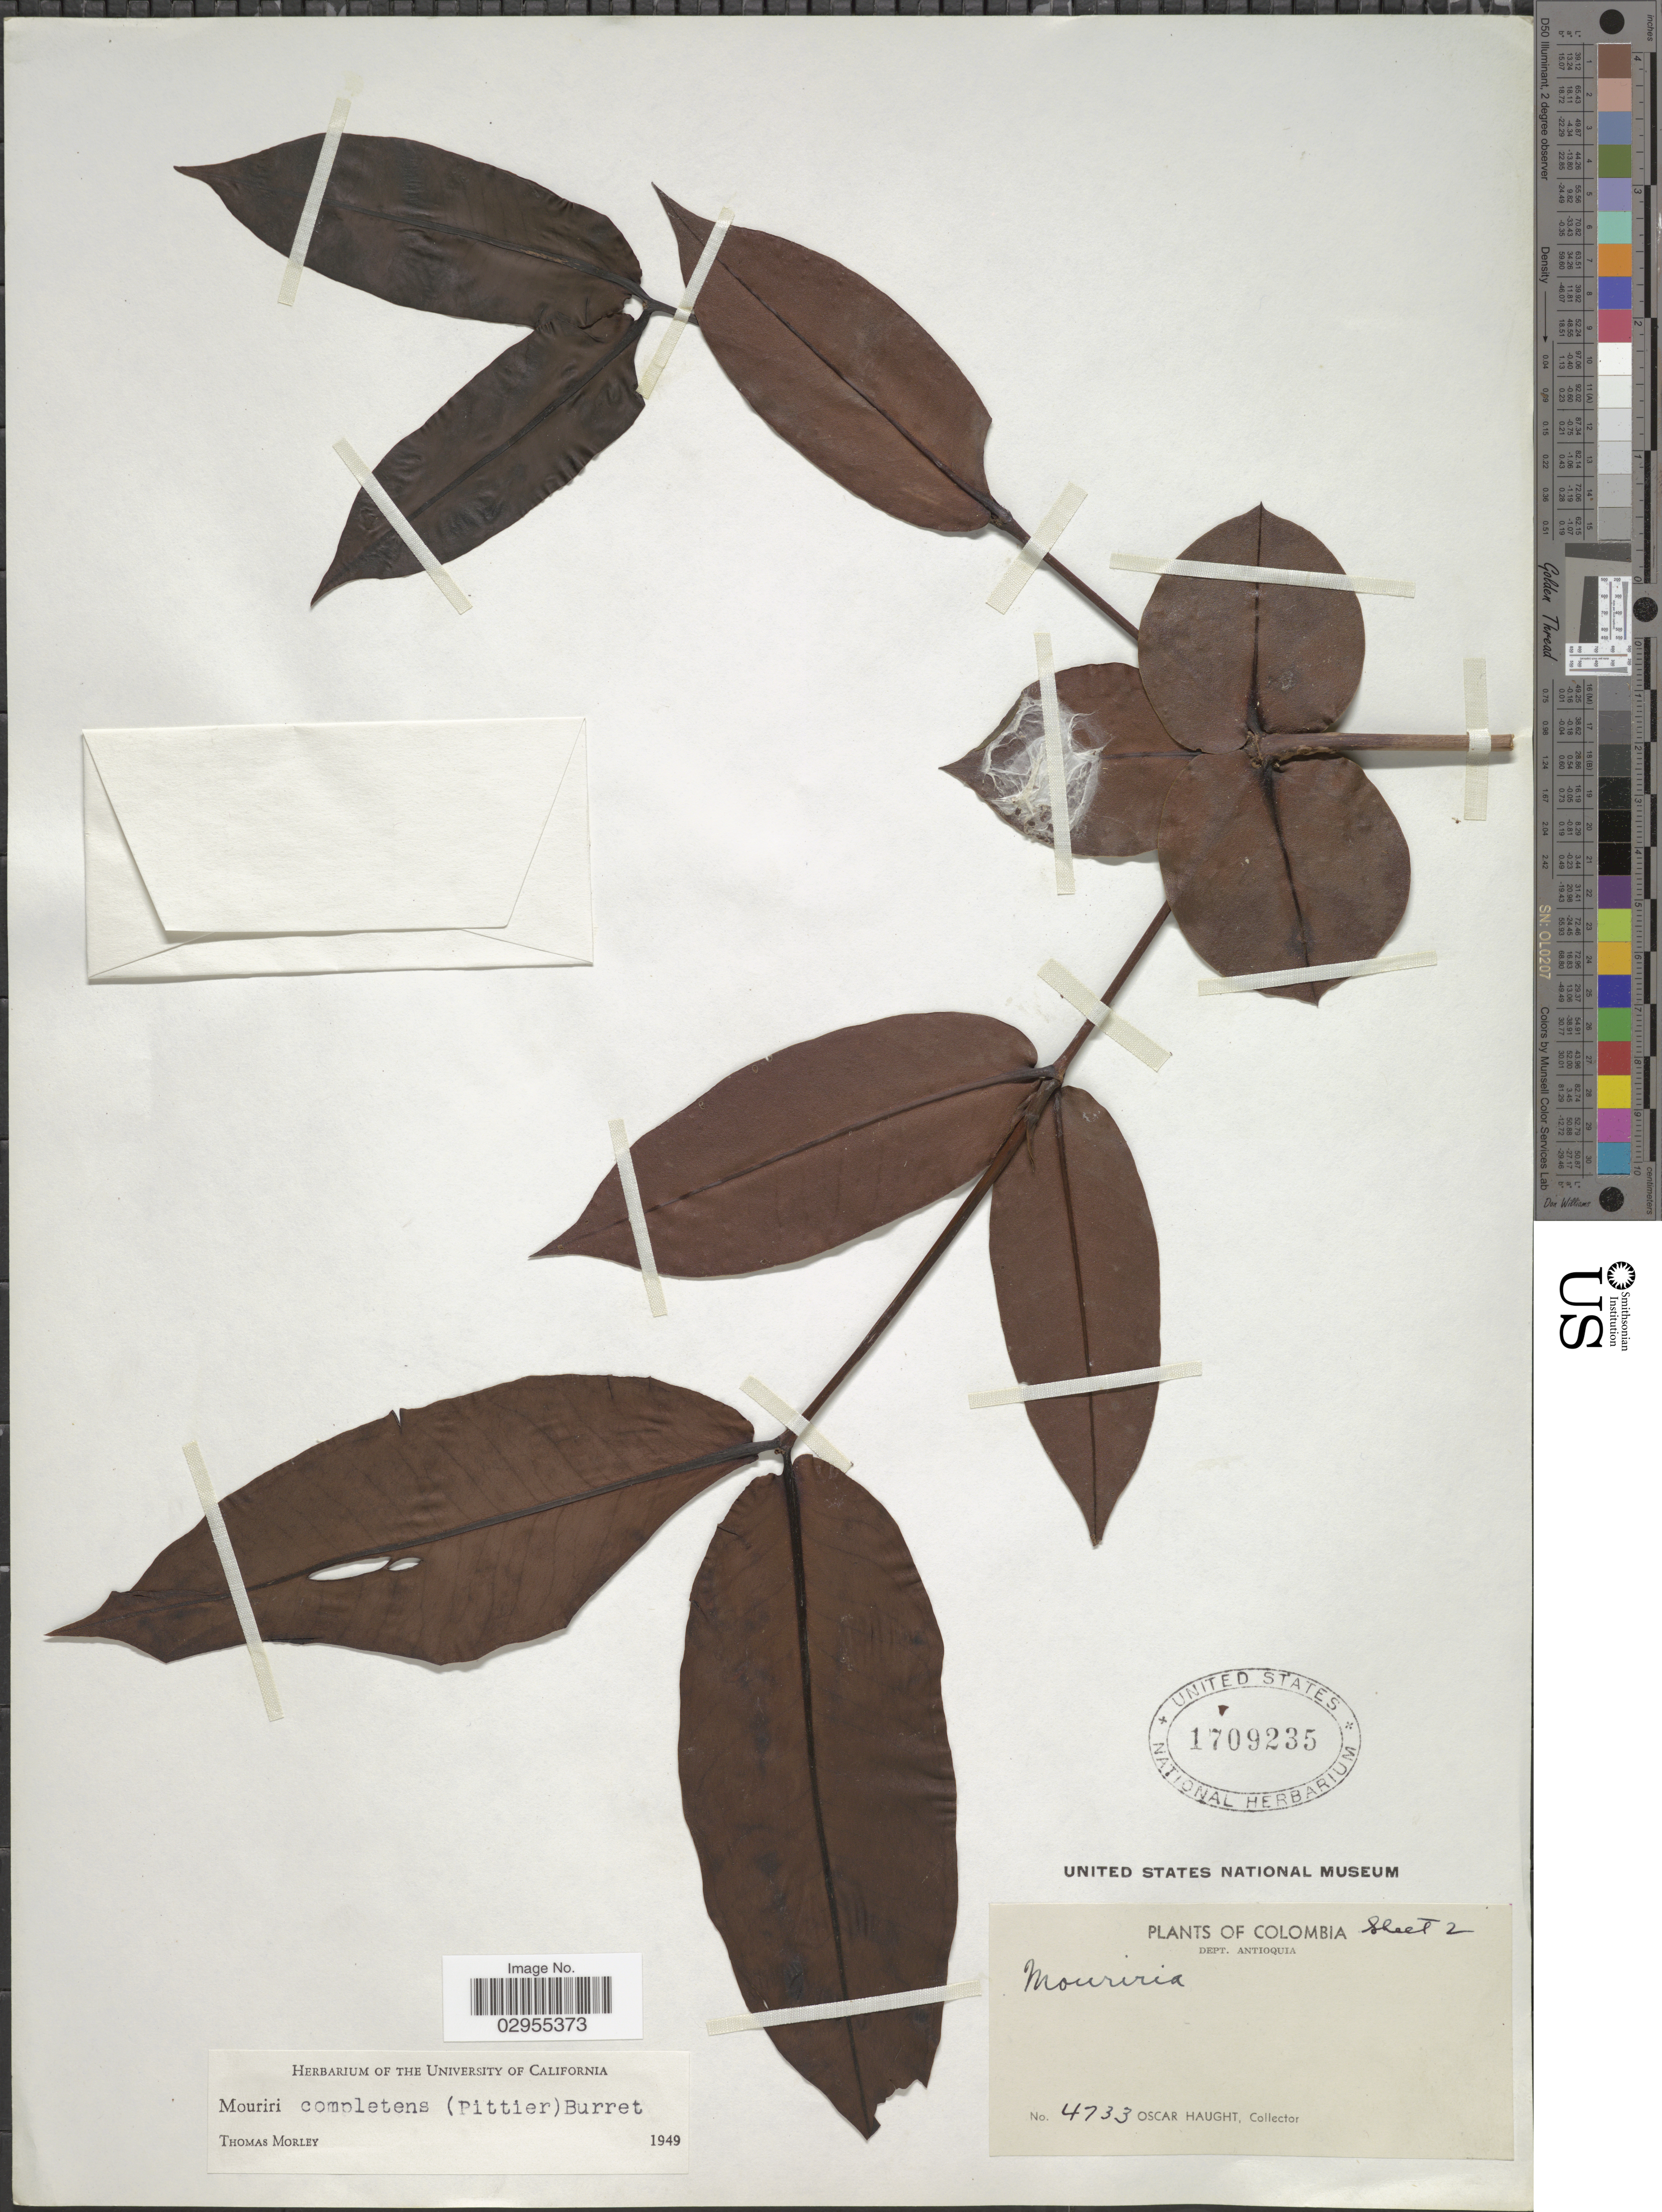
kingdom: Plantae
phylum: Tracheophyta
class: Magnoliopsida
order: Myrtales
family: Melastomataceae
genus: Mouriria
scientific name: Mouriria completens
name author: Burret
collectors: O. L. Haught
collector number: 4733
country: Colombia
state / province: Antioquia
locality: Dept. Antioquia.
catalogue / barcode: US 1709235